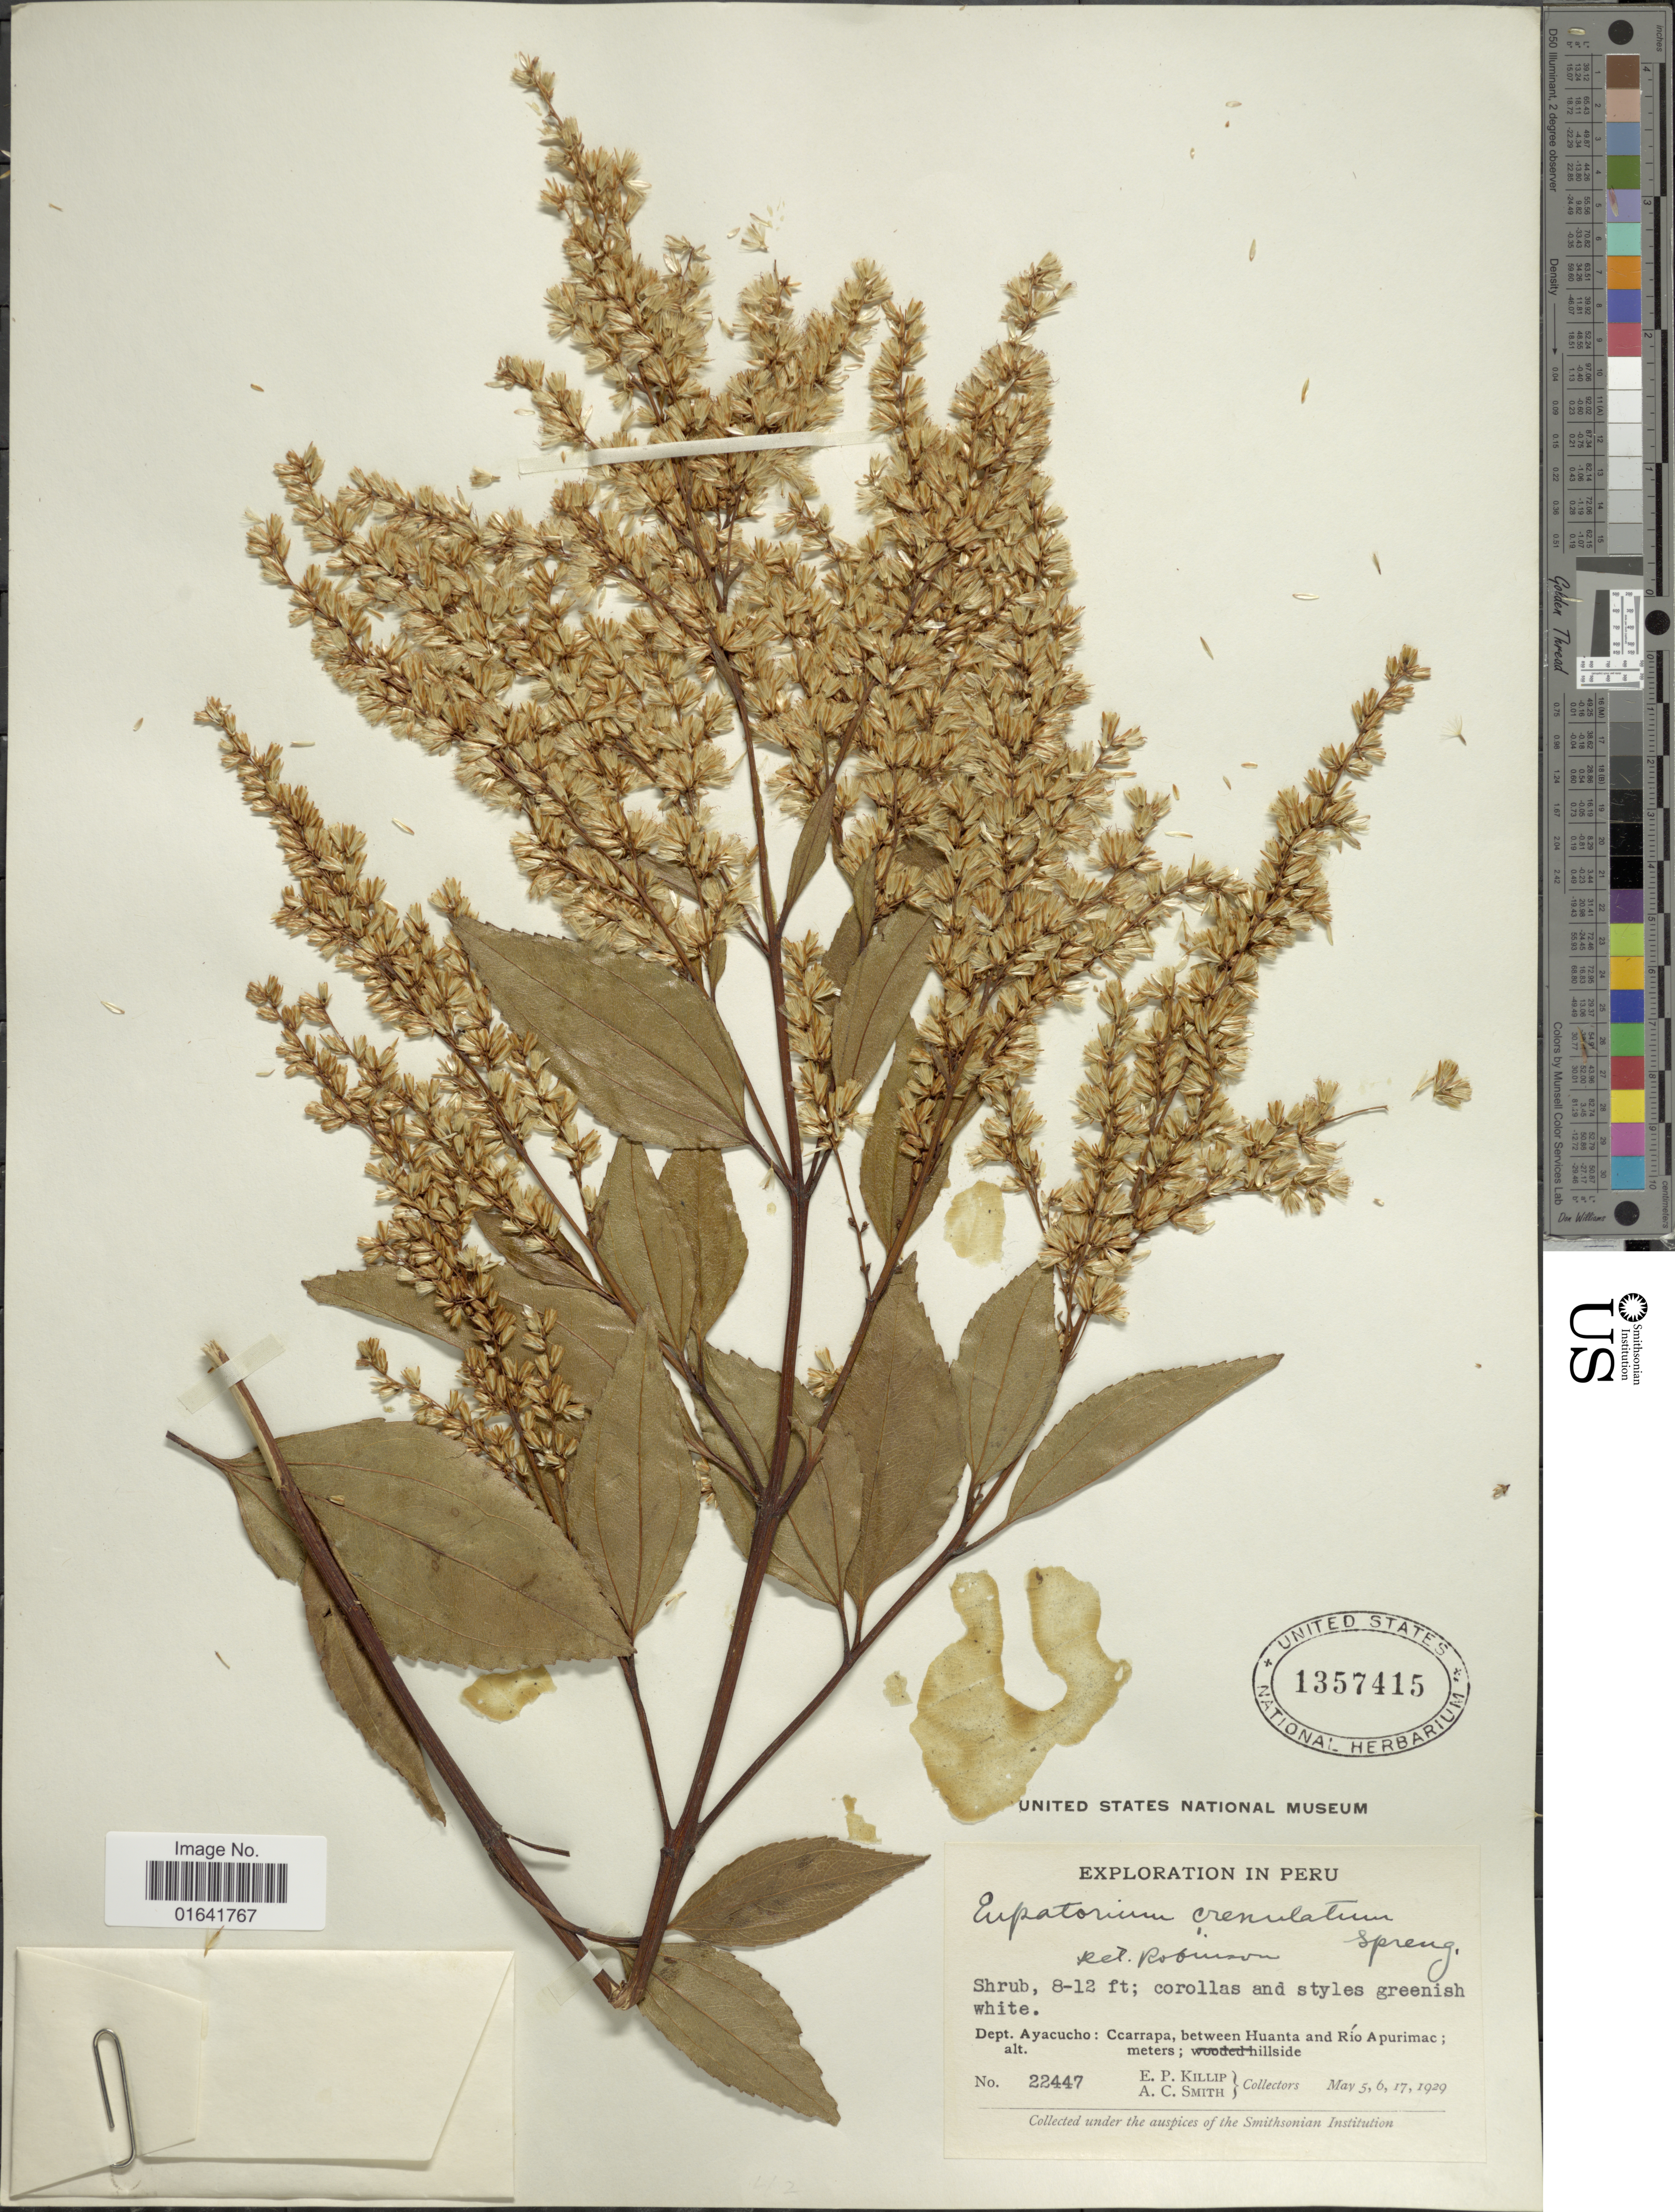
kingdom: Plantae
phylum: Tracheophyta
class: Magnoliopsida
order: Asterales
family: Asteraceae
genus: Raulinoreitzia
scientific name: Raulinoreitzia crenulata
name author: (Spreng.) R.M. King & H. Rob.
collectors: E. P. Killip & A. C. Smith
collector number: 22447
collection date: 1929-05-05/1929-05-17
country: Peru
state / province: Ayacucho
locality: Ccarrapa, between Huanta and río Apurimac; hillside.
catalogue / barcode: US 1357415